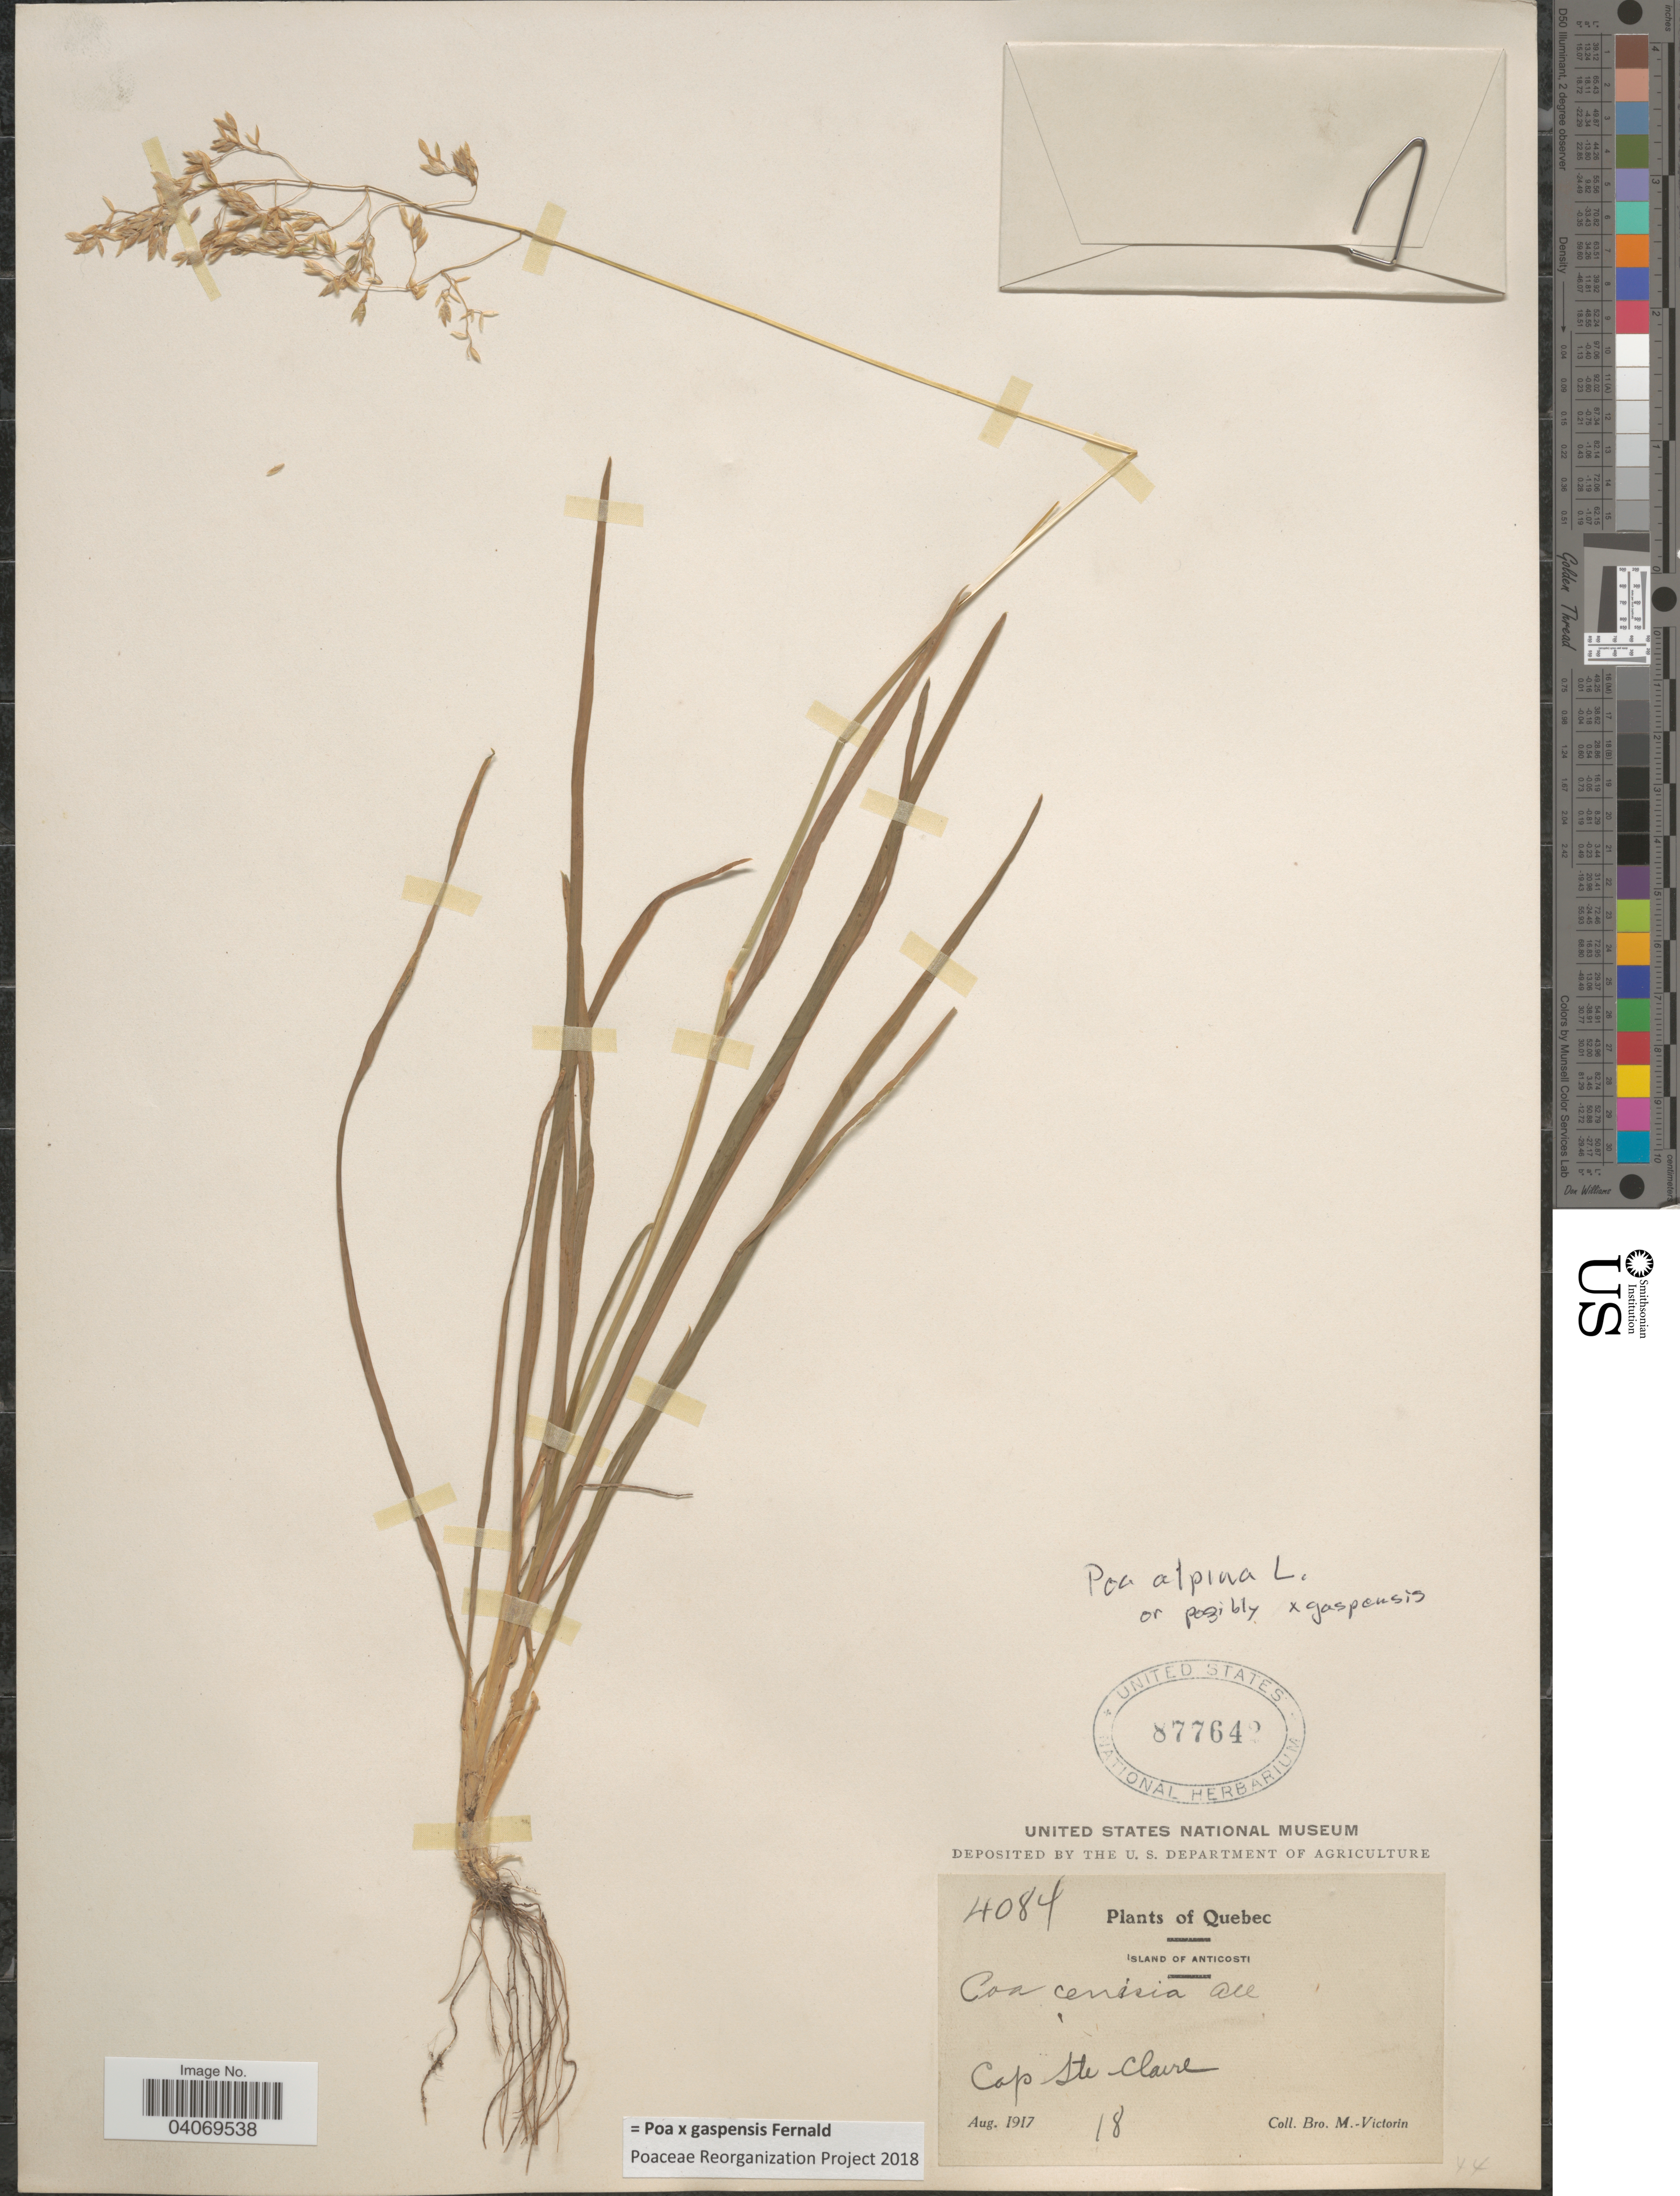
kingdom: Plantae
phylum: Tracheophyta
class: Liliopsida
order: Poales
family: Poaceae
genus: Poa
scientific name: Poa x gaspensis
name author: Fernald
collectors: Fr. Marie-Victorin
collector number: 4084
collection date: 1917-08-18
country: Canada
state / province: Quebec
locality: Island of Anticosti. Cap Ste Claire.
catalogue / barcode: US 877642